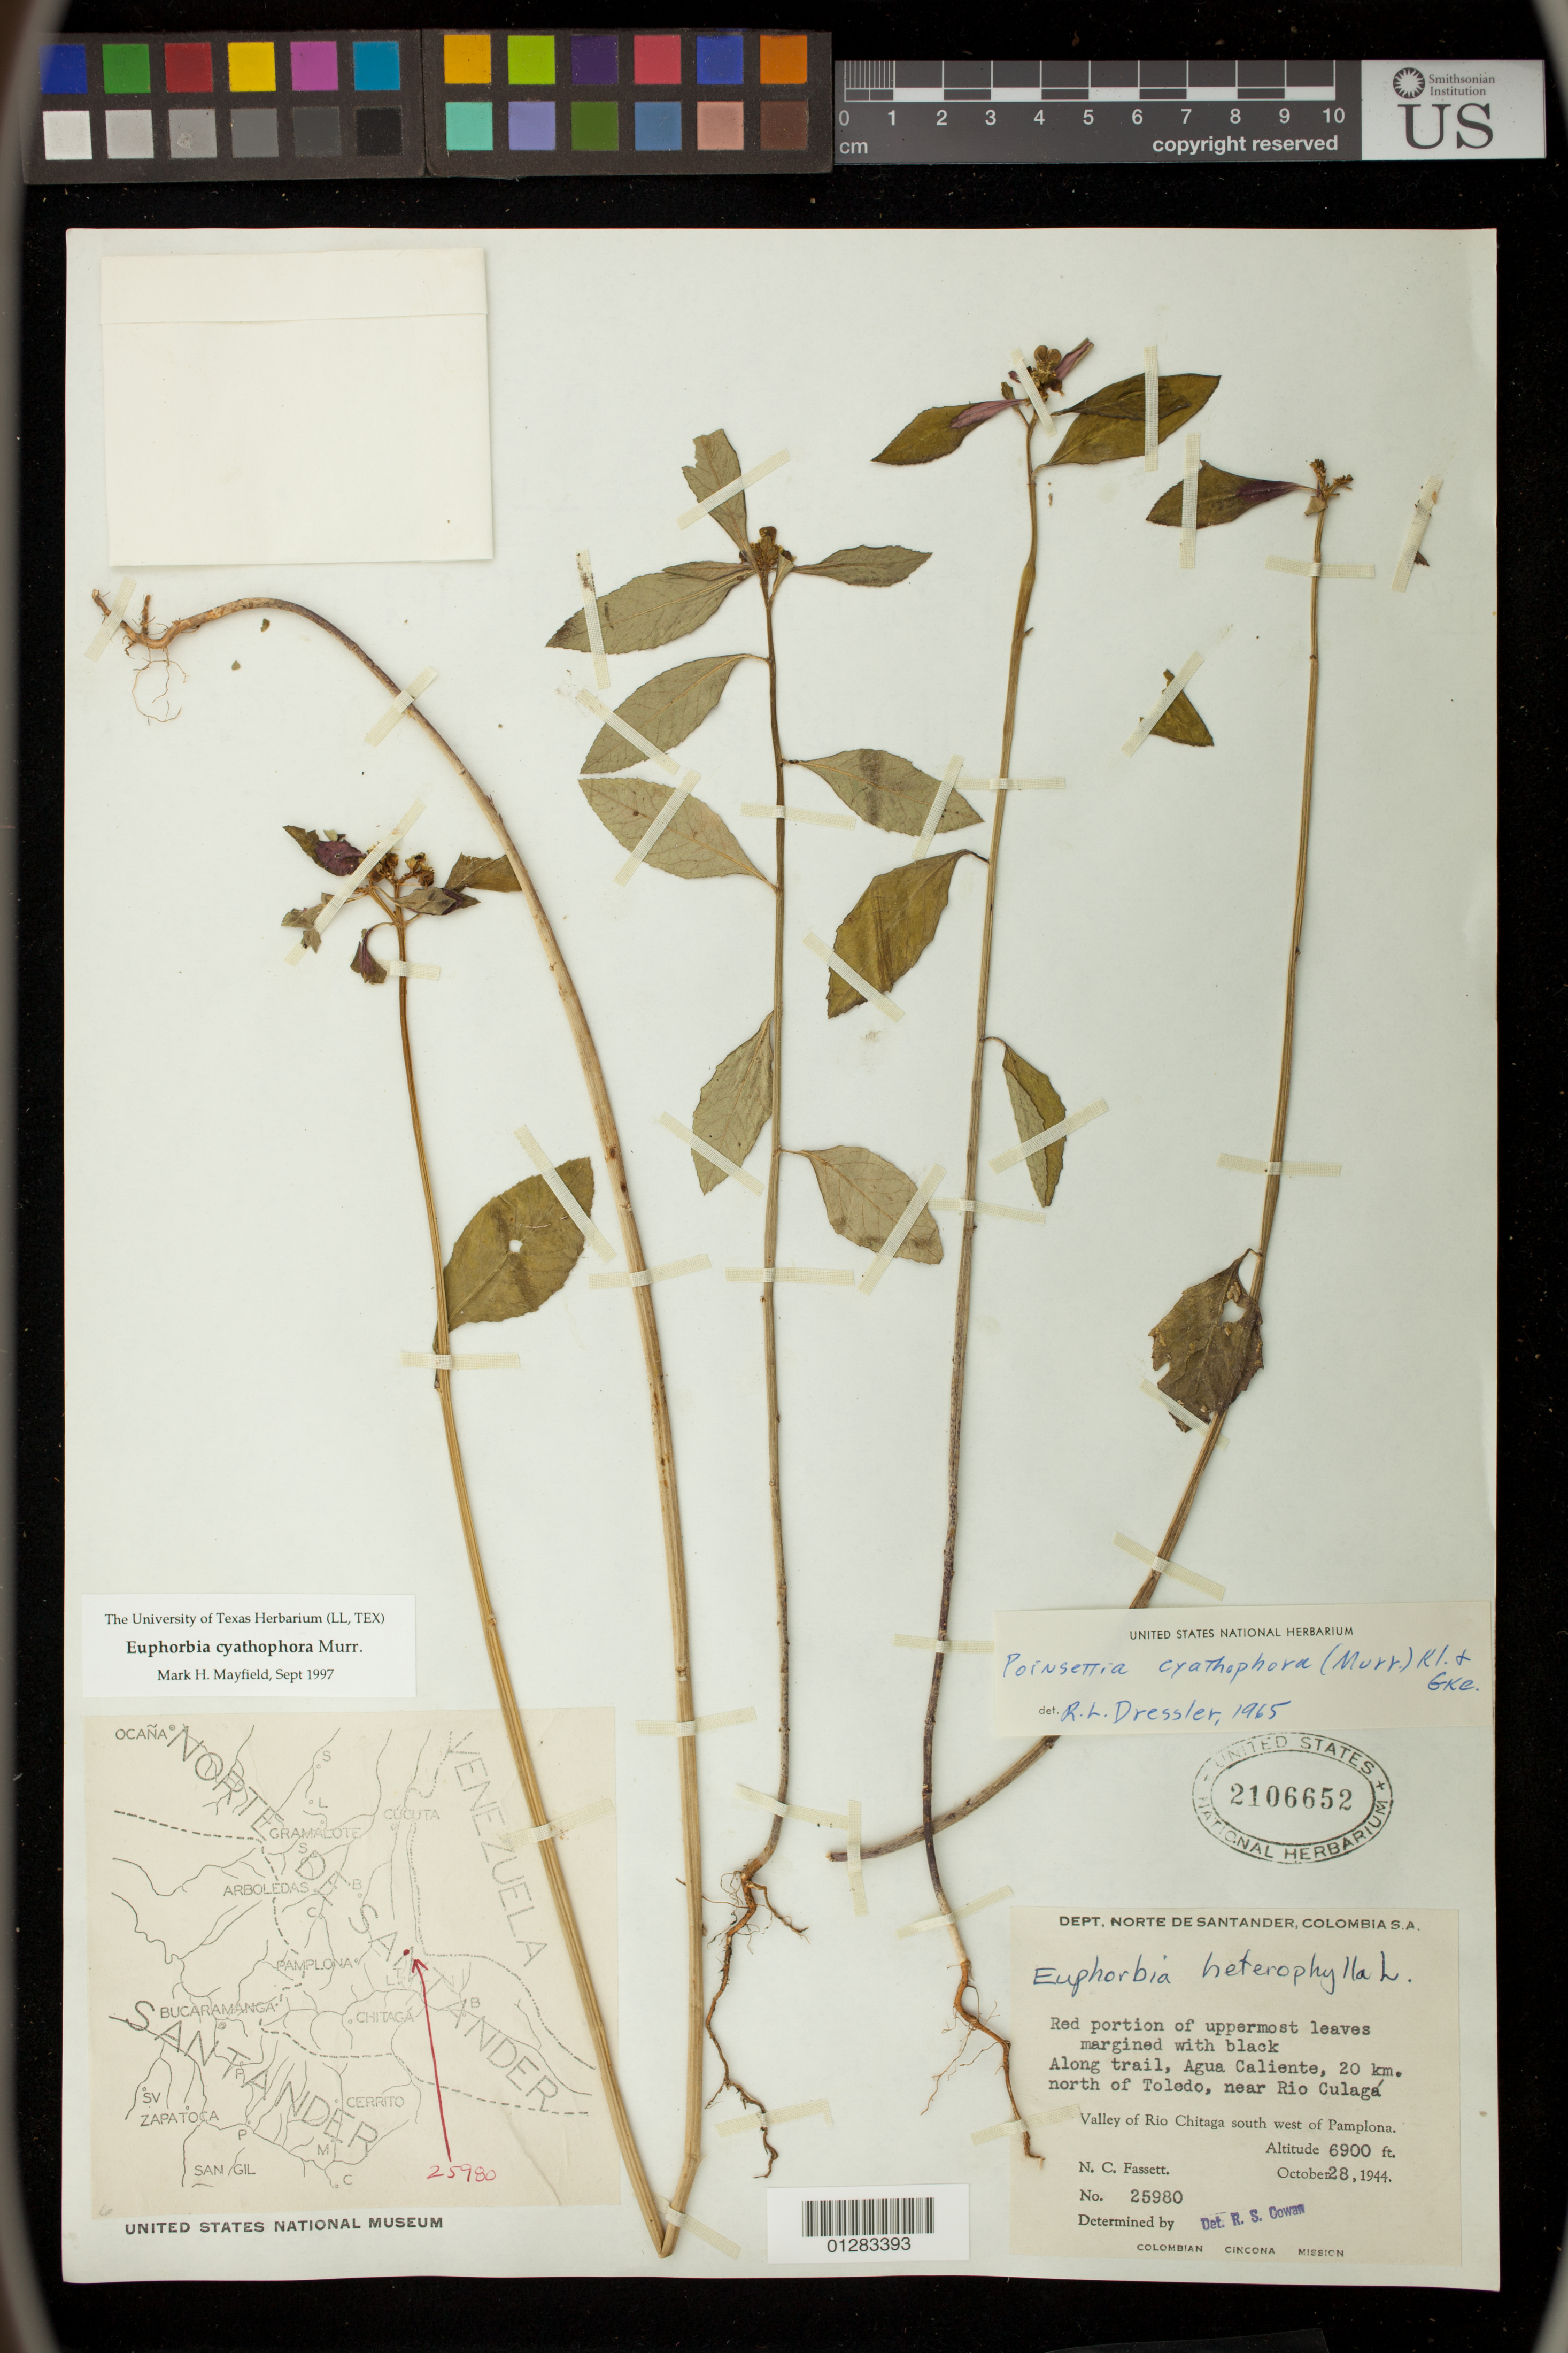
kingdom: Plantae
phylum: Tracheophyta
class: Magnoliopsida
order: Malpighiales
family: Euphorbiaceae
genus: Euphorbia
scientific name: Euphorbia heterophylla var. cyathophora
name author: (Murr.) Griseb.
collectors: N. C. Fassett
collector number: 25980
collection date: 1944-10-28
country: Colombia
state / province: Norte de Santander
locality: Along trail, Agua Caliente, 20 km. north of Toledo, near Rio Culagá. Valley of Rio Chitaga south west of Pamplona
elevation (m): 2103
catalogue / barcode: US 2106652